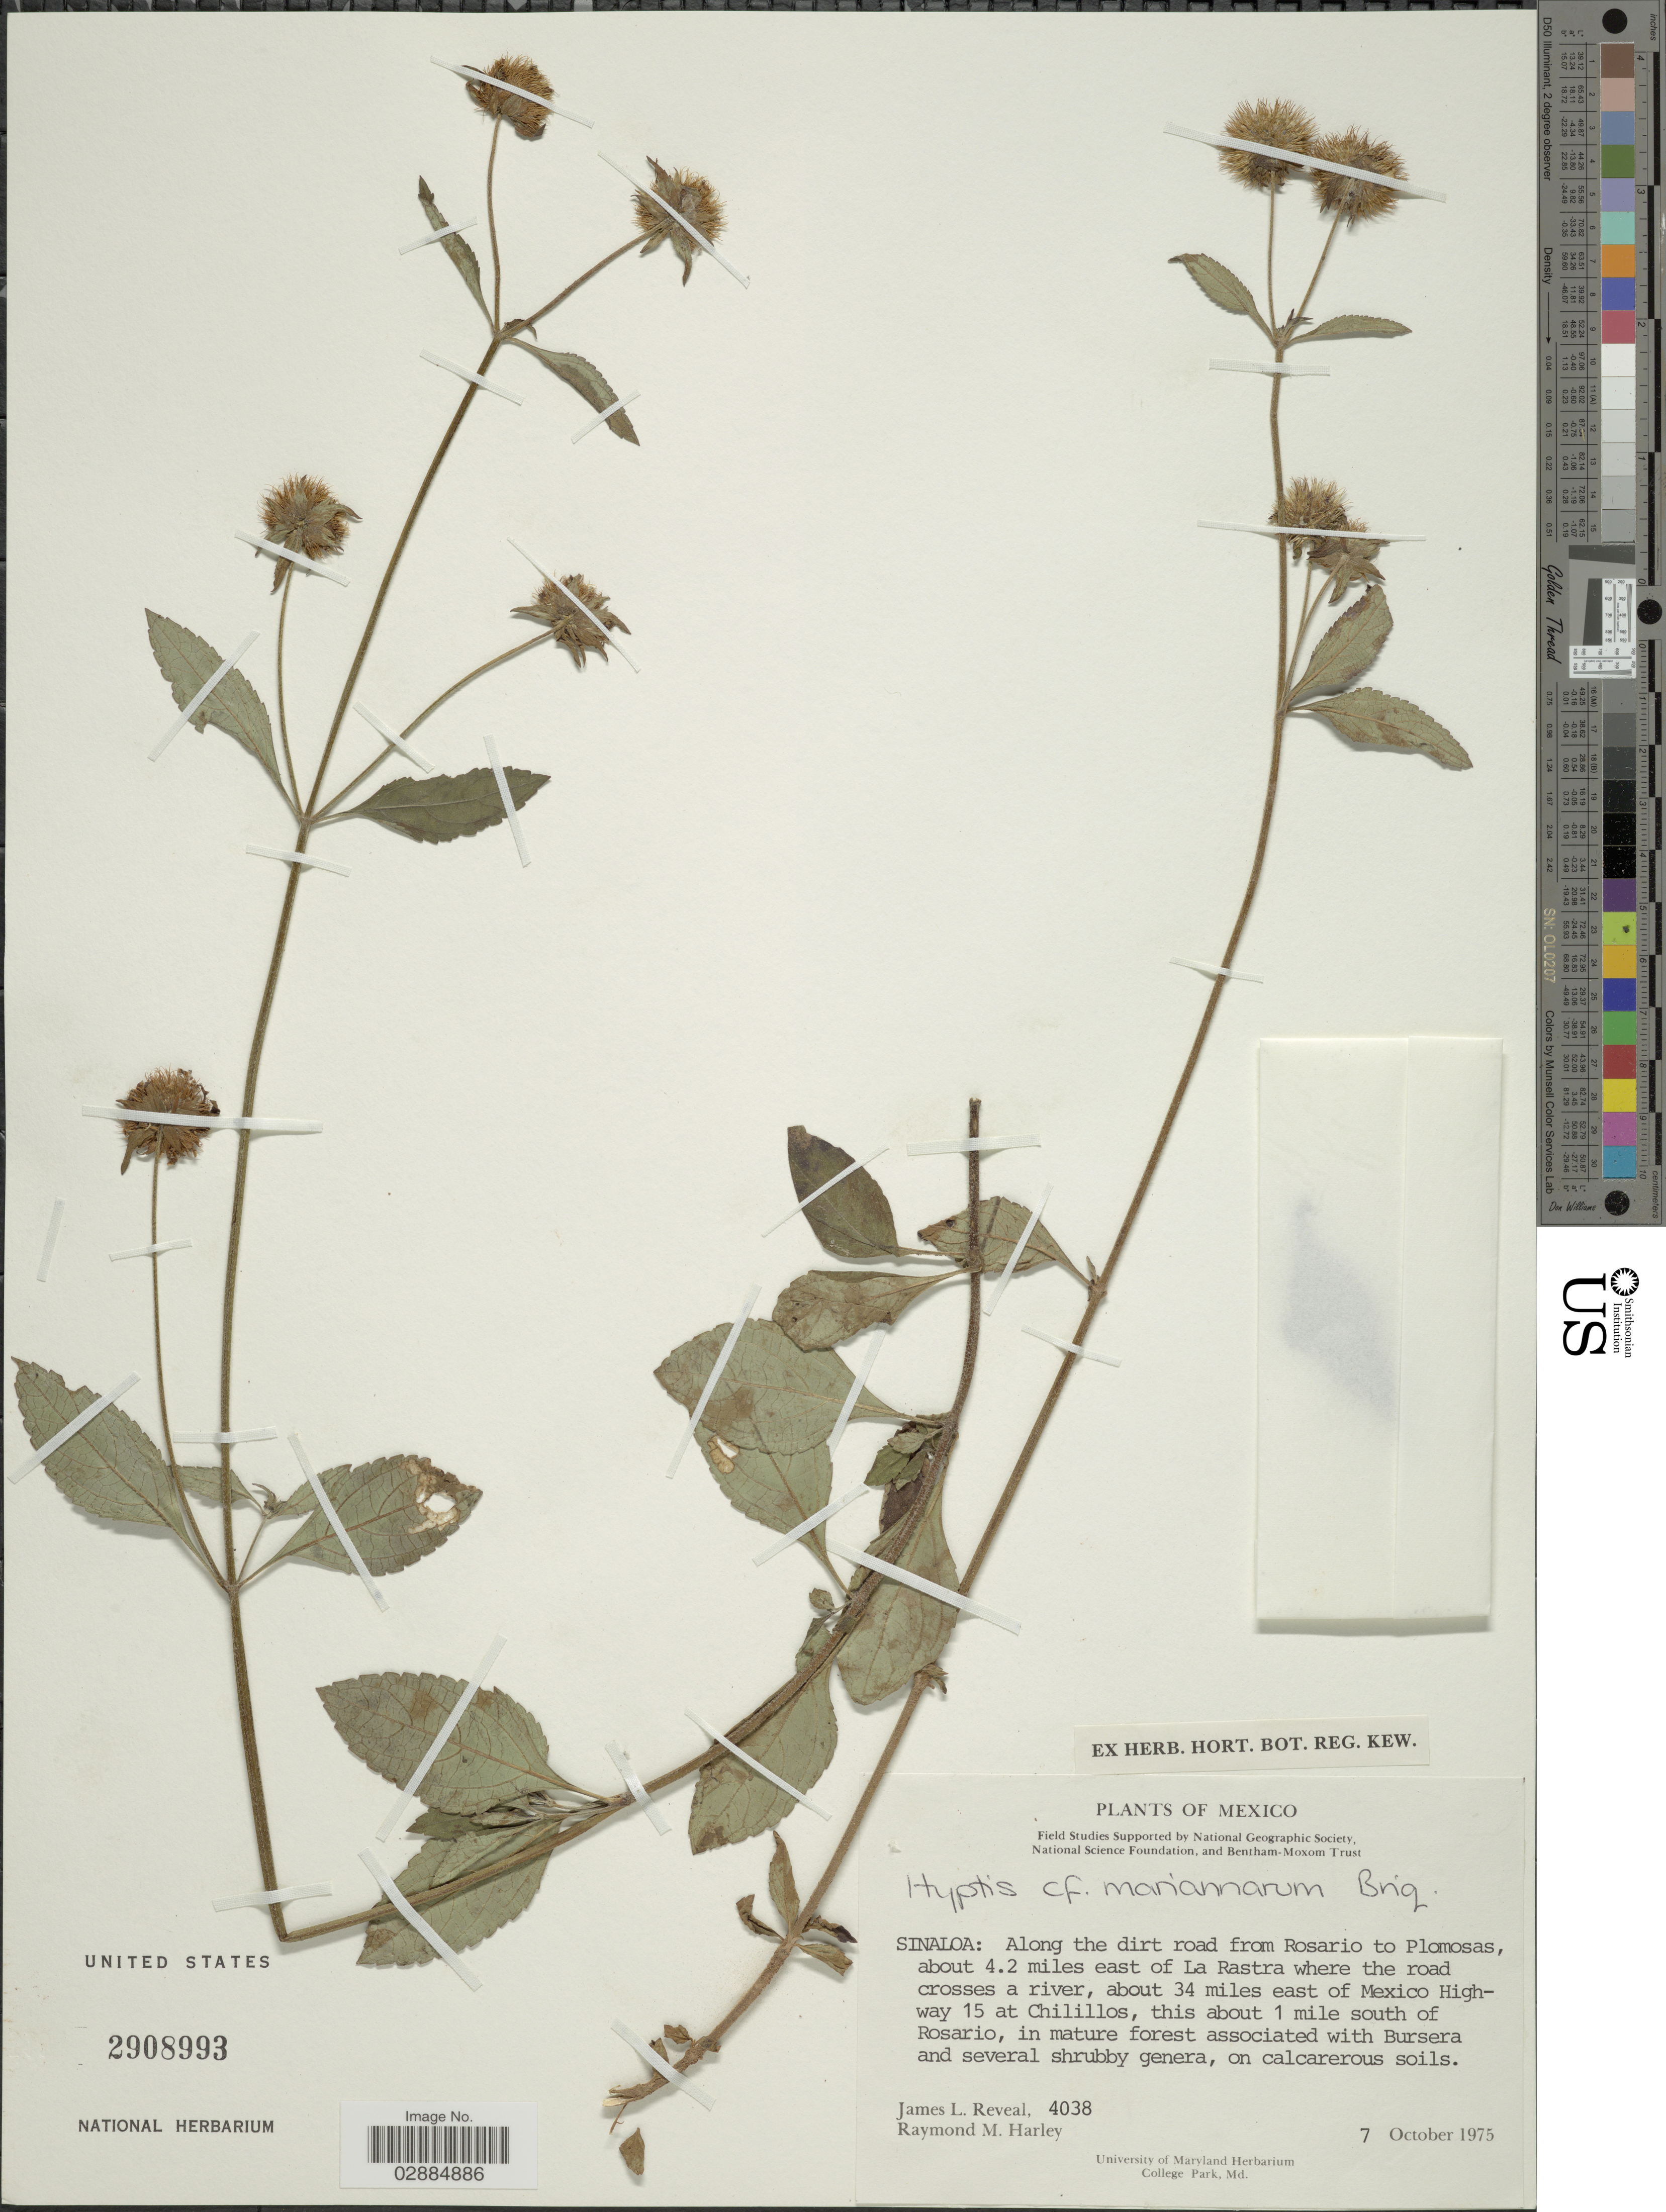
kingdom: Plantae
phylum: Tracheophyta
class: Magnoliopsida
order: Lamiales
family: Lamiaceae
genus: Hyptis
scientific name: Hyptis mariannarum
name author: Briq.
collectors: J. L. Reveal & R. M. Harley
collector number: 4038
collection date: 1975-10-07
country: Mexico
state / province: Sinaloa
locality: Along the dirt road from Rosario to Plomosas, about 4.2 miles east of La Rastra where the road crosses a river,about 34 miles east of Mexico Highway 15 at Chilillos, this about 1 mile south of Rosario.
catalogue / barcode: US 2908993